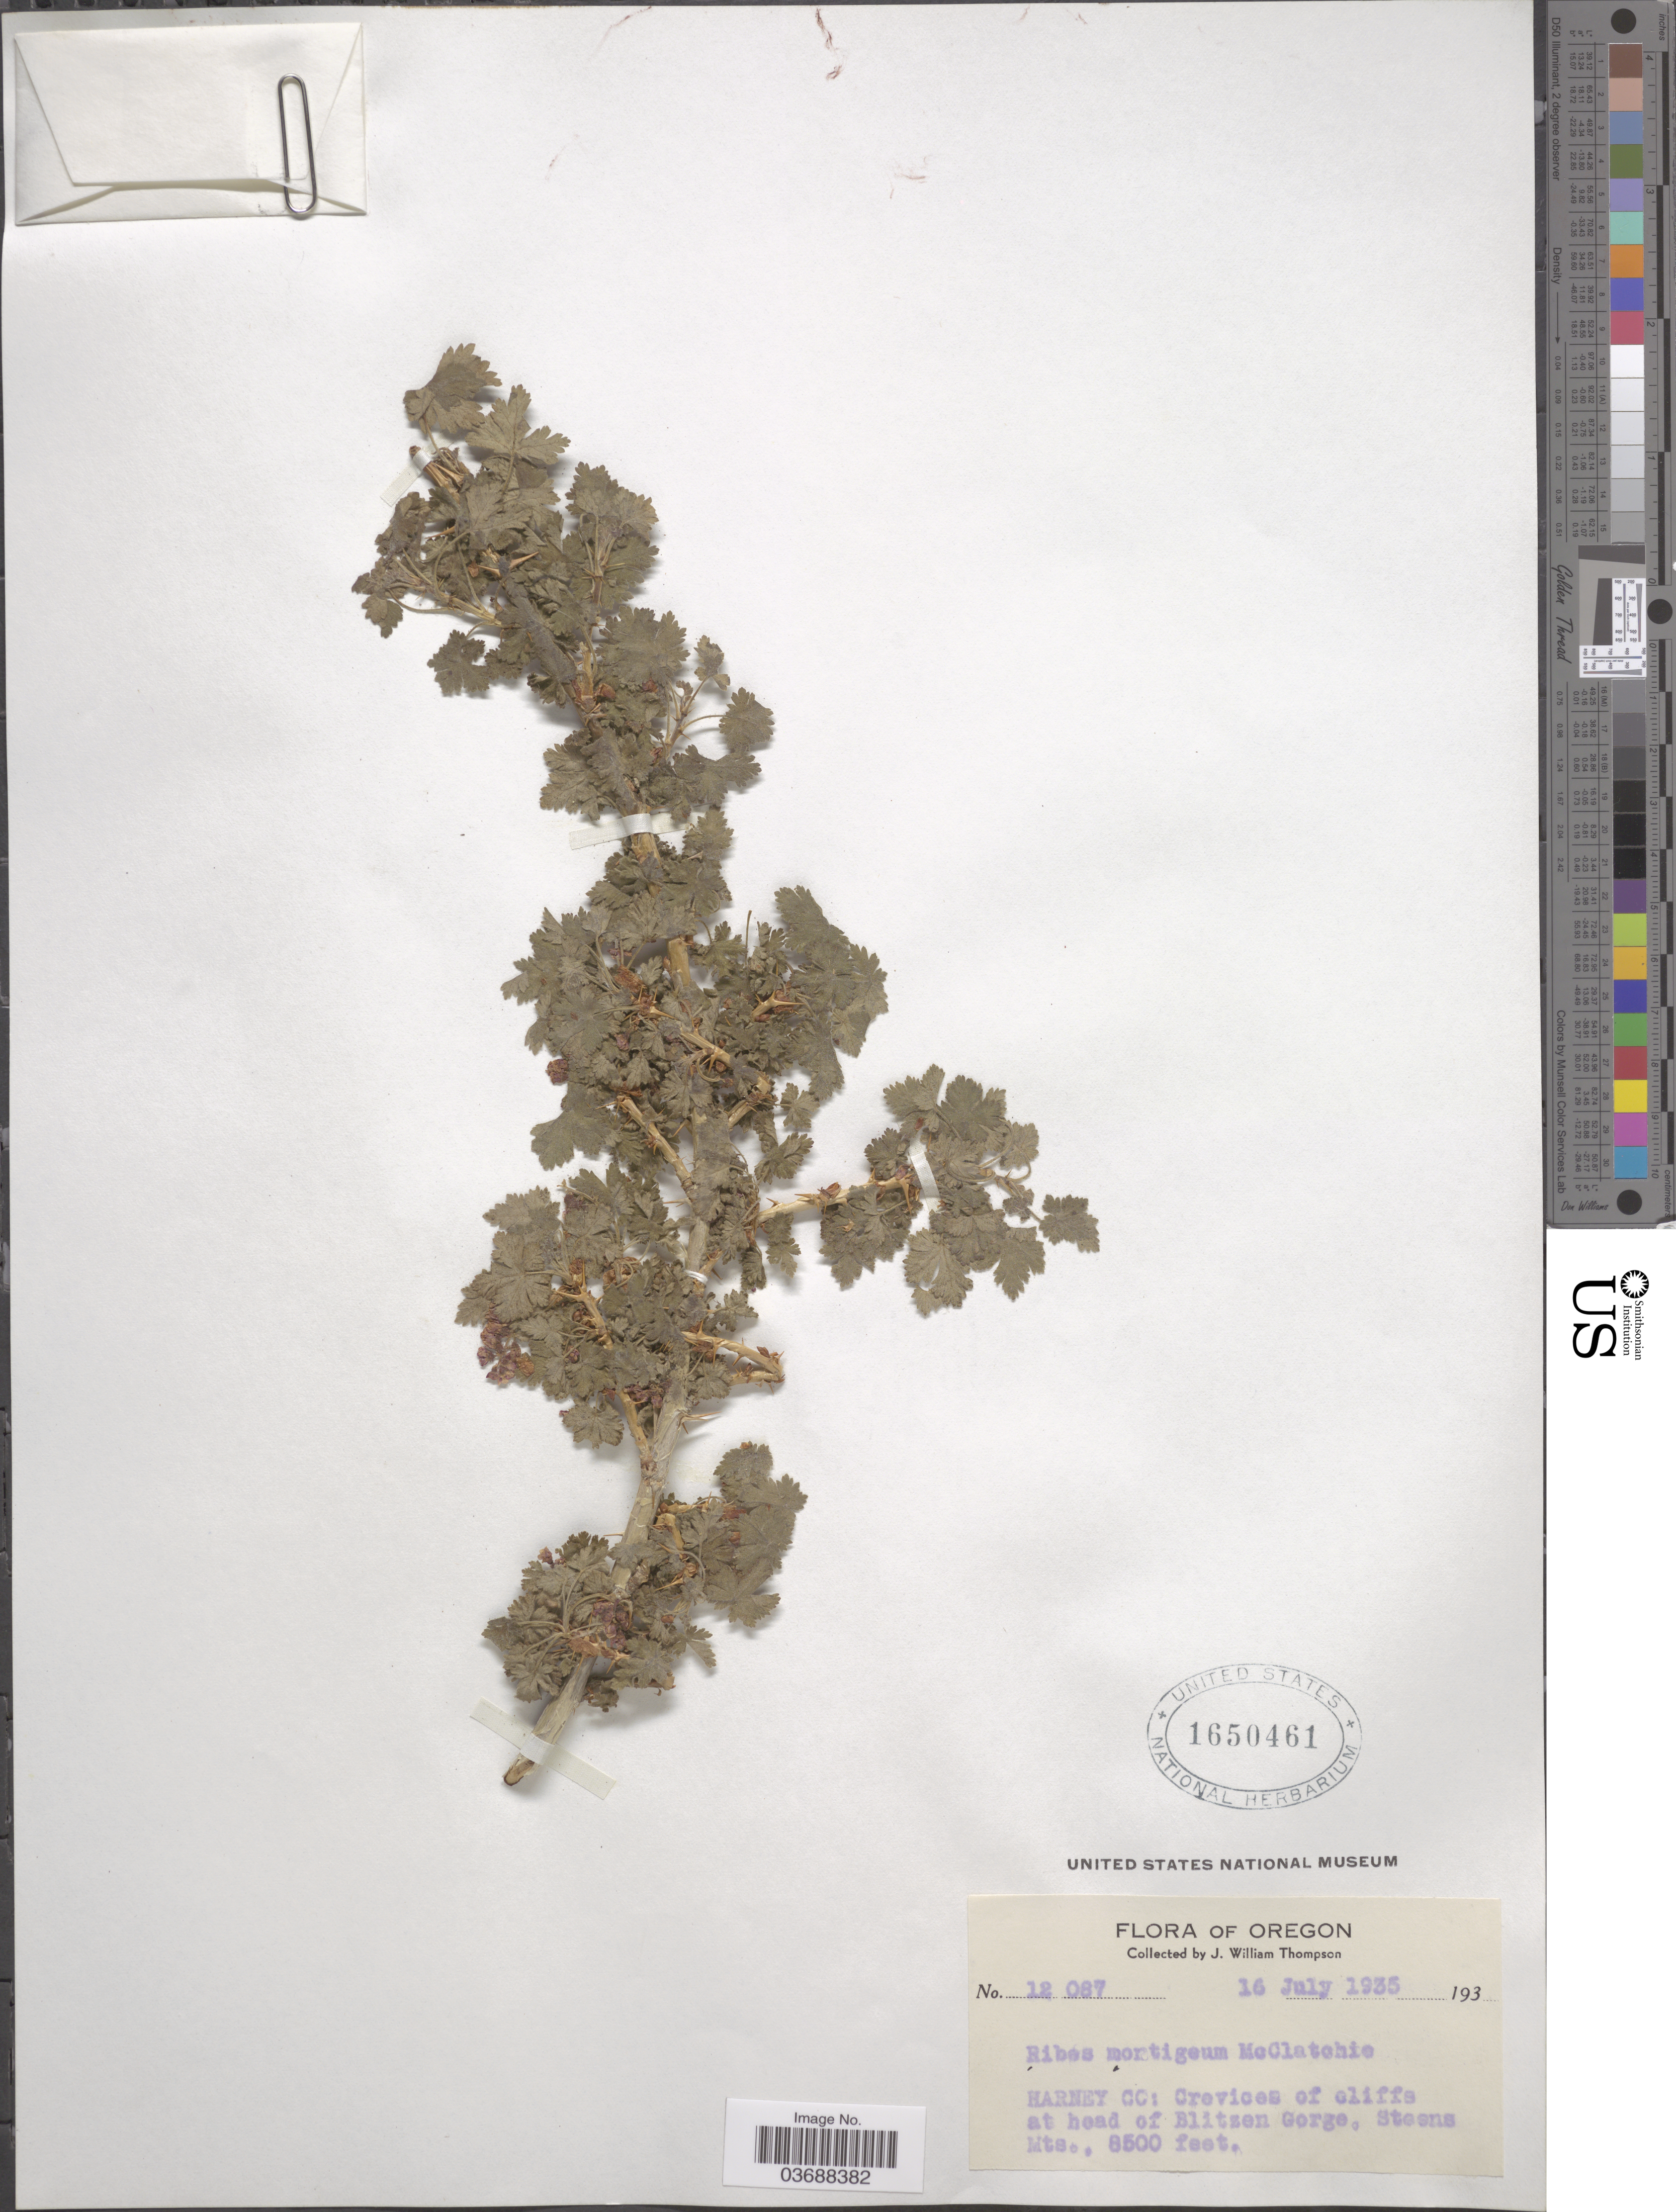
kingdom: Plantae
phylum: Tracheophyta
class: Magnoliopsida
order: Saxifragales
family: Grossulariaceae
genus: Ribes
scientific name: Ribes montigenum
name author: McClatchie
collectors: J. W. Thompson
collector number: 12087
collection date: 1935-07-16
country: United States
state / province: Oregon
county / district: Harney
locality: Harney Co; Crevices of cliffs at head of Blitsen Gorge, Steens Mts.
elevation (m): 2591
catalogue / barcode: US 1650461